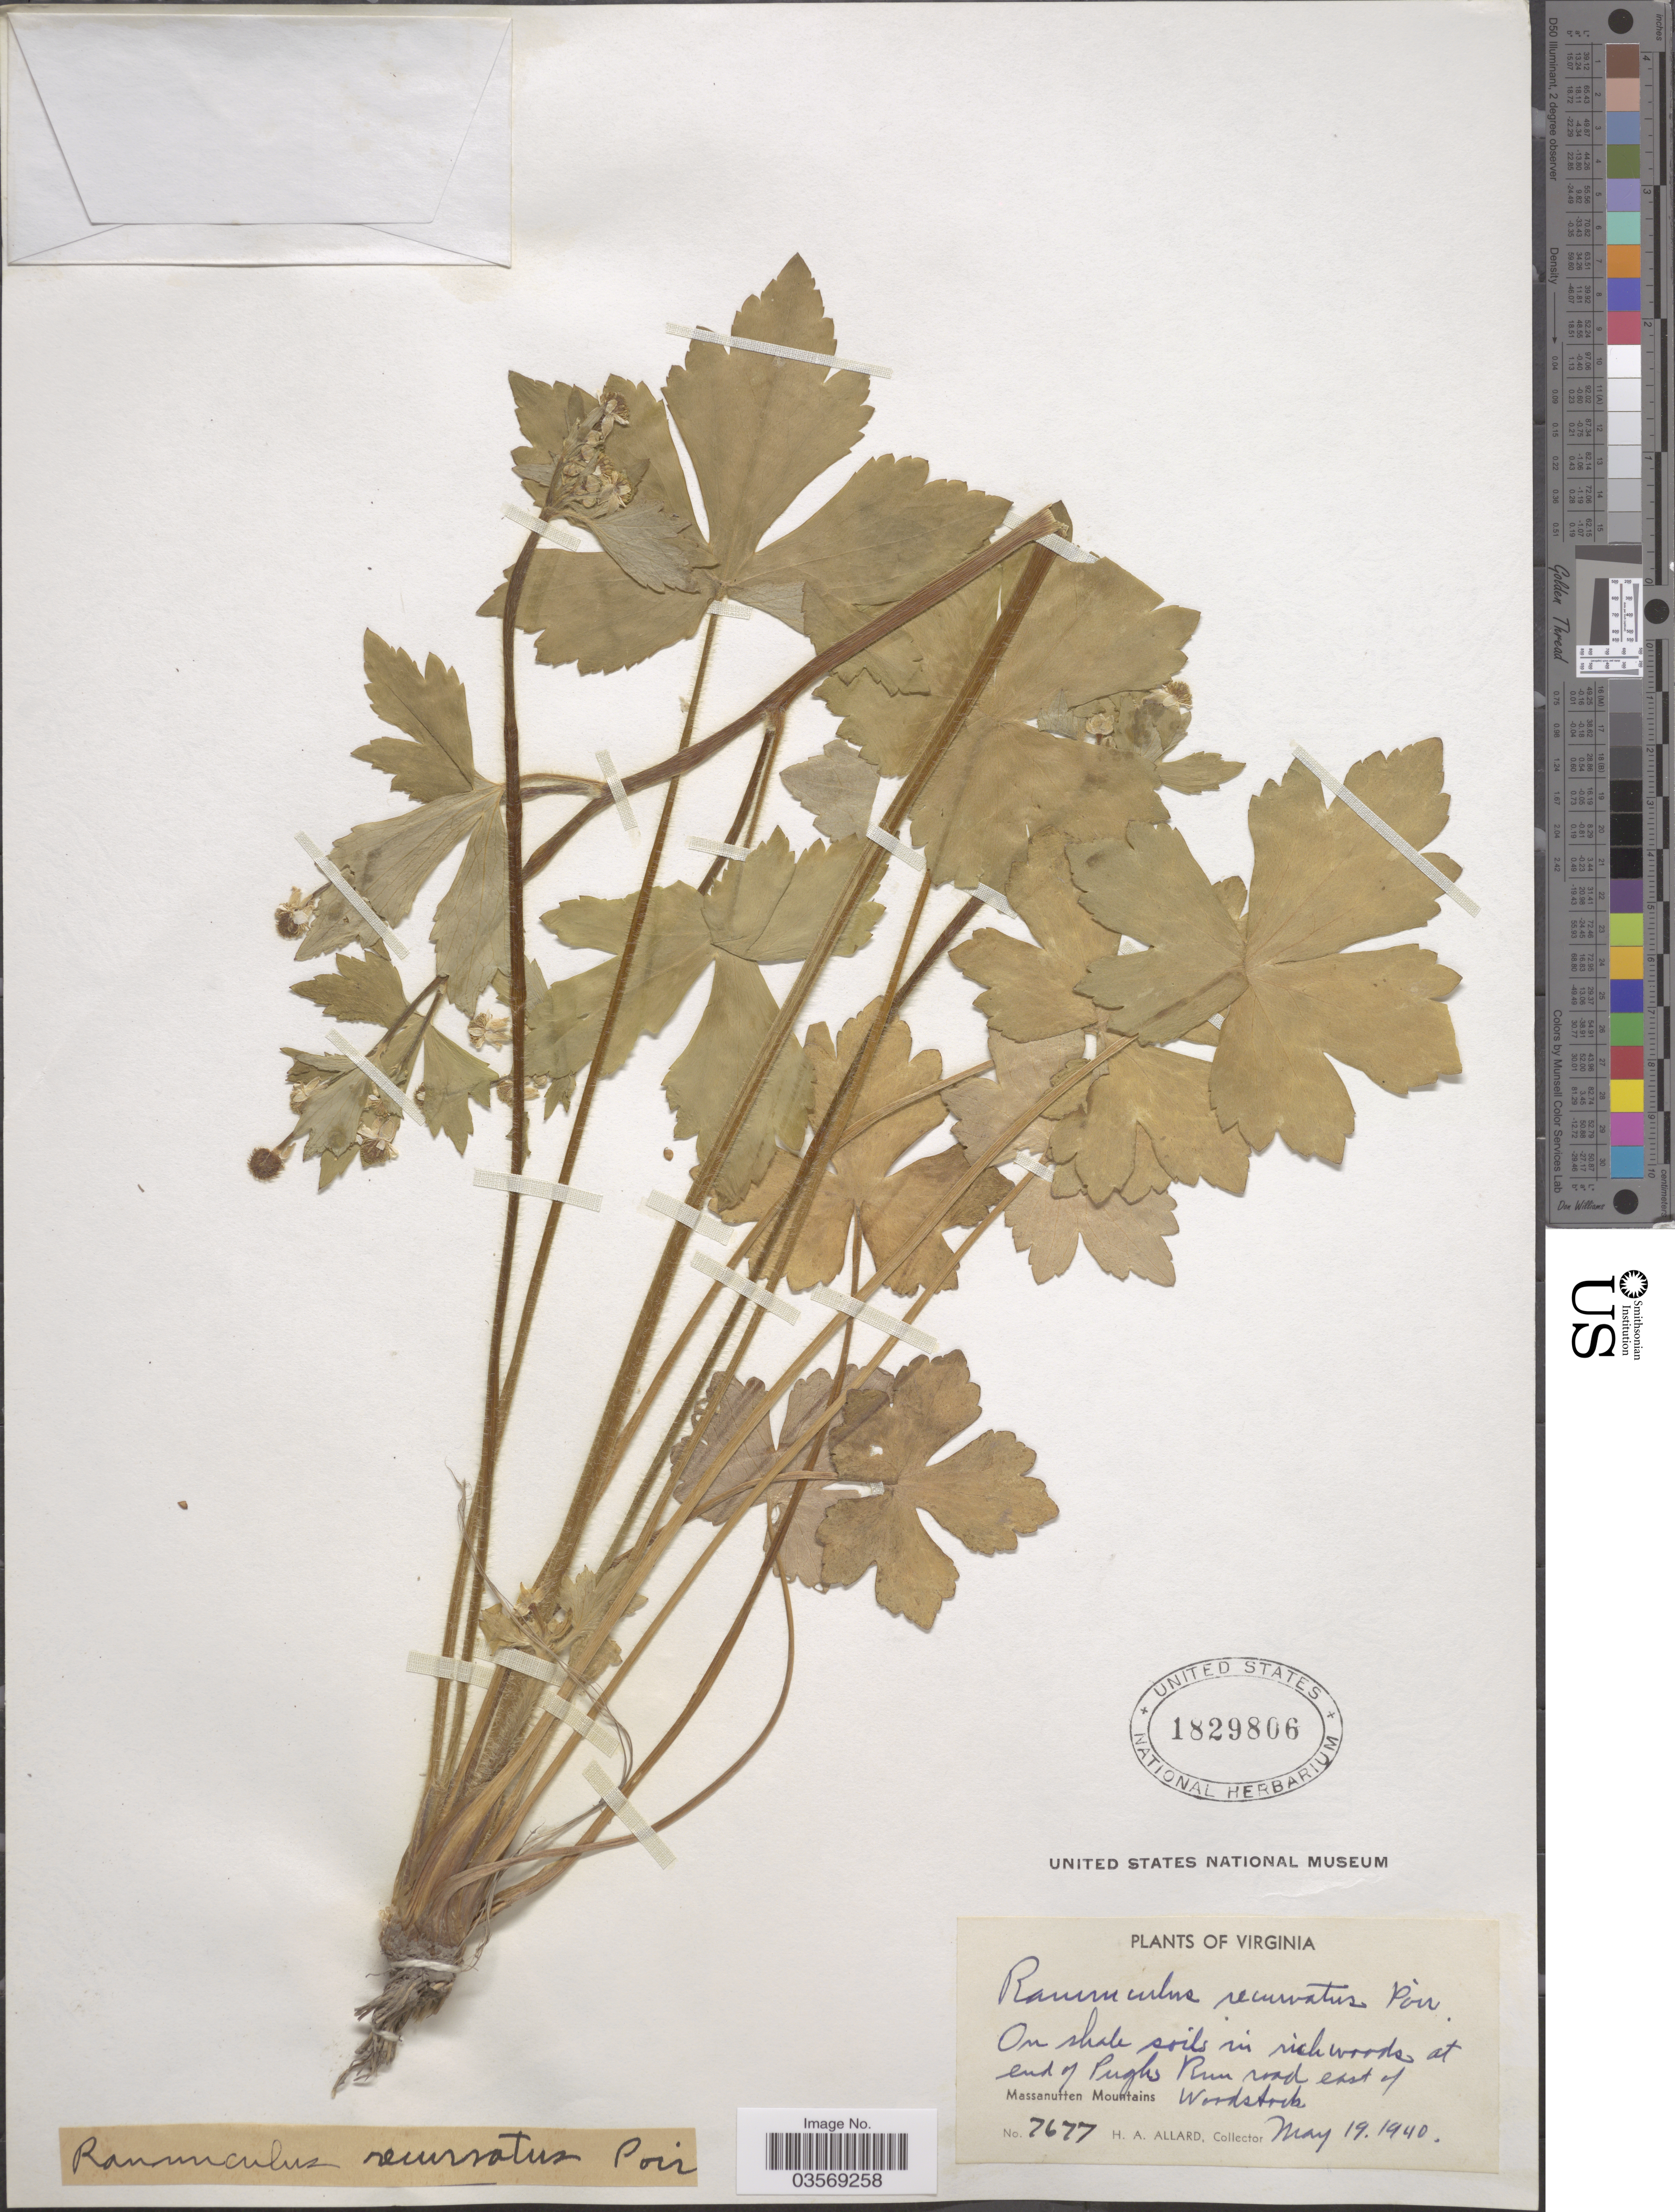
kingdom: Plantae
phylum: Tracheophyta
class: Magnoliopsida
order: Ranunculales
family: Ranunculaceae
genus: Ranunculus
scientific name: Ranunculus recurvatus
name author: Poir.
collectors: H. A. Allard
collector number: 7677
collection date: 1940-05-19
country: United States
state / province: Virginia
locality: At end of Pughs Run road east of Woodstock. Massanutten Mountains.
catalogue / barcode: US 1829806